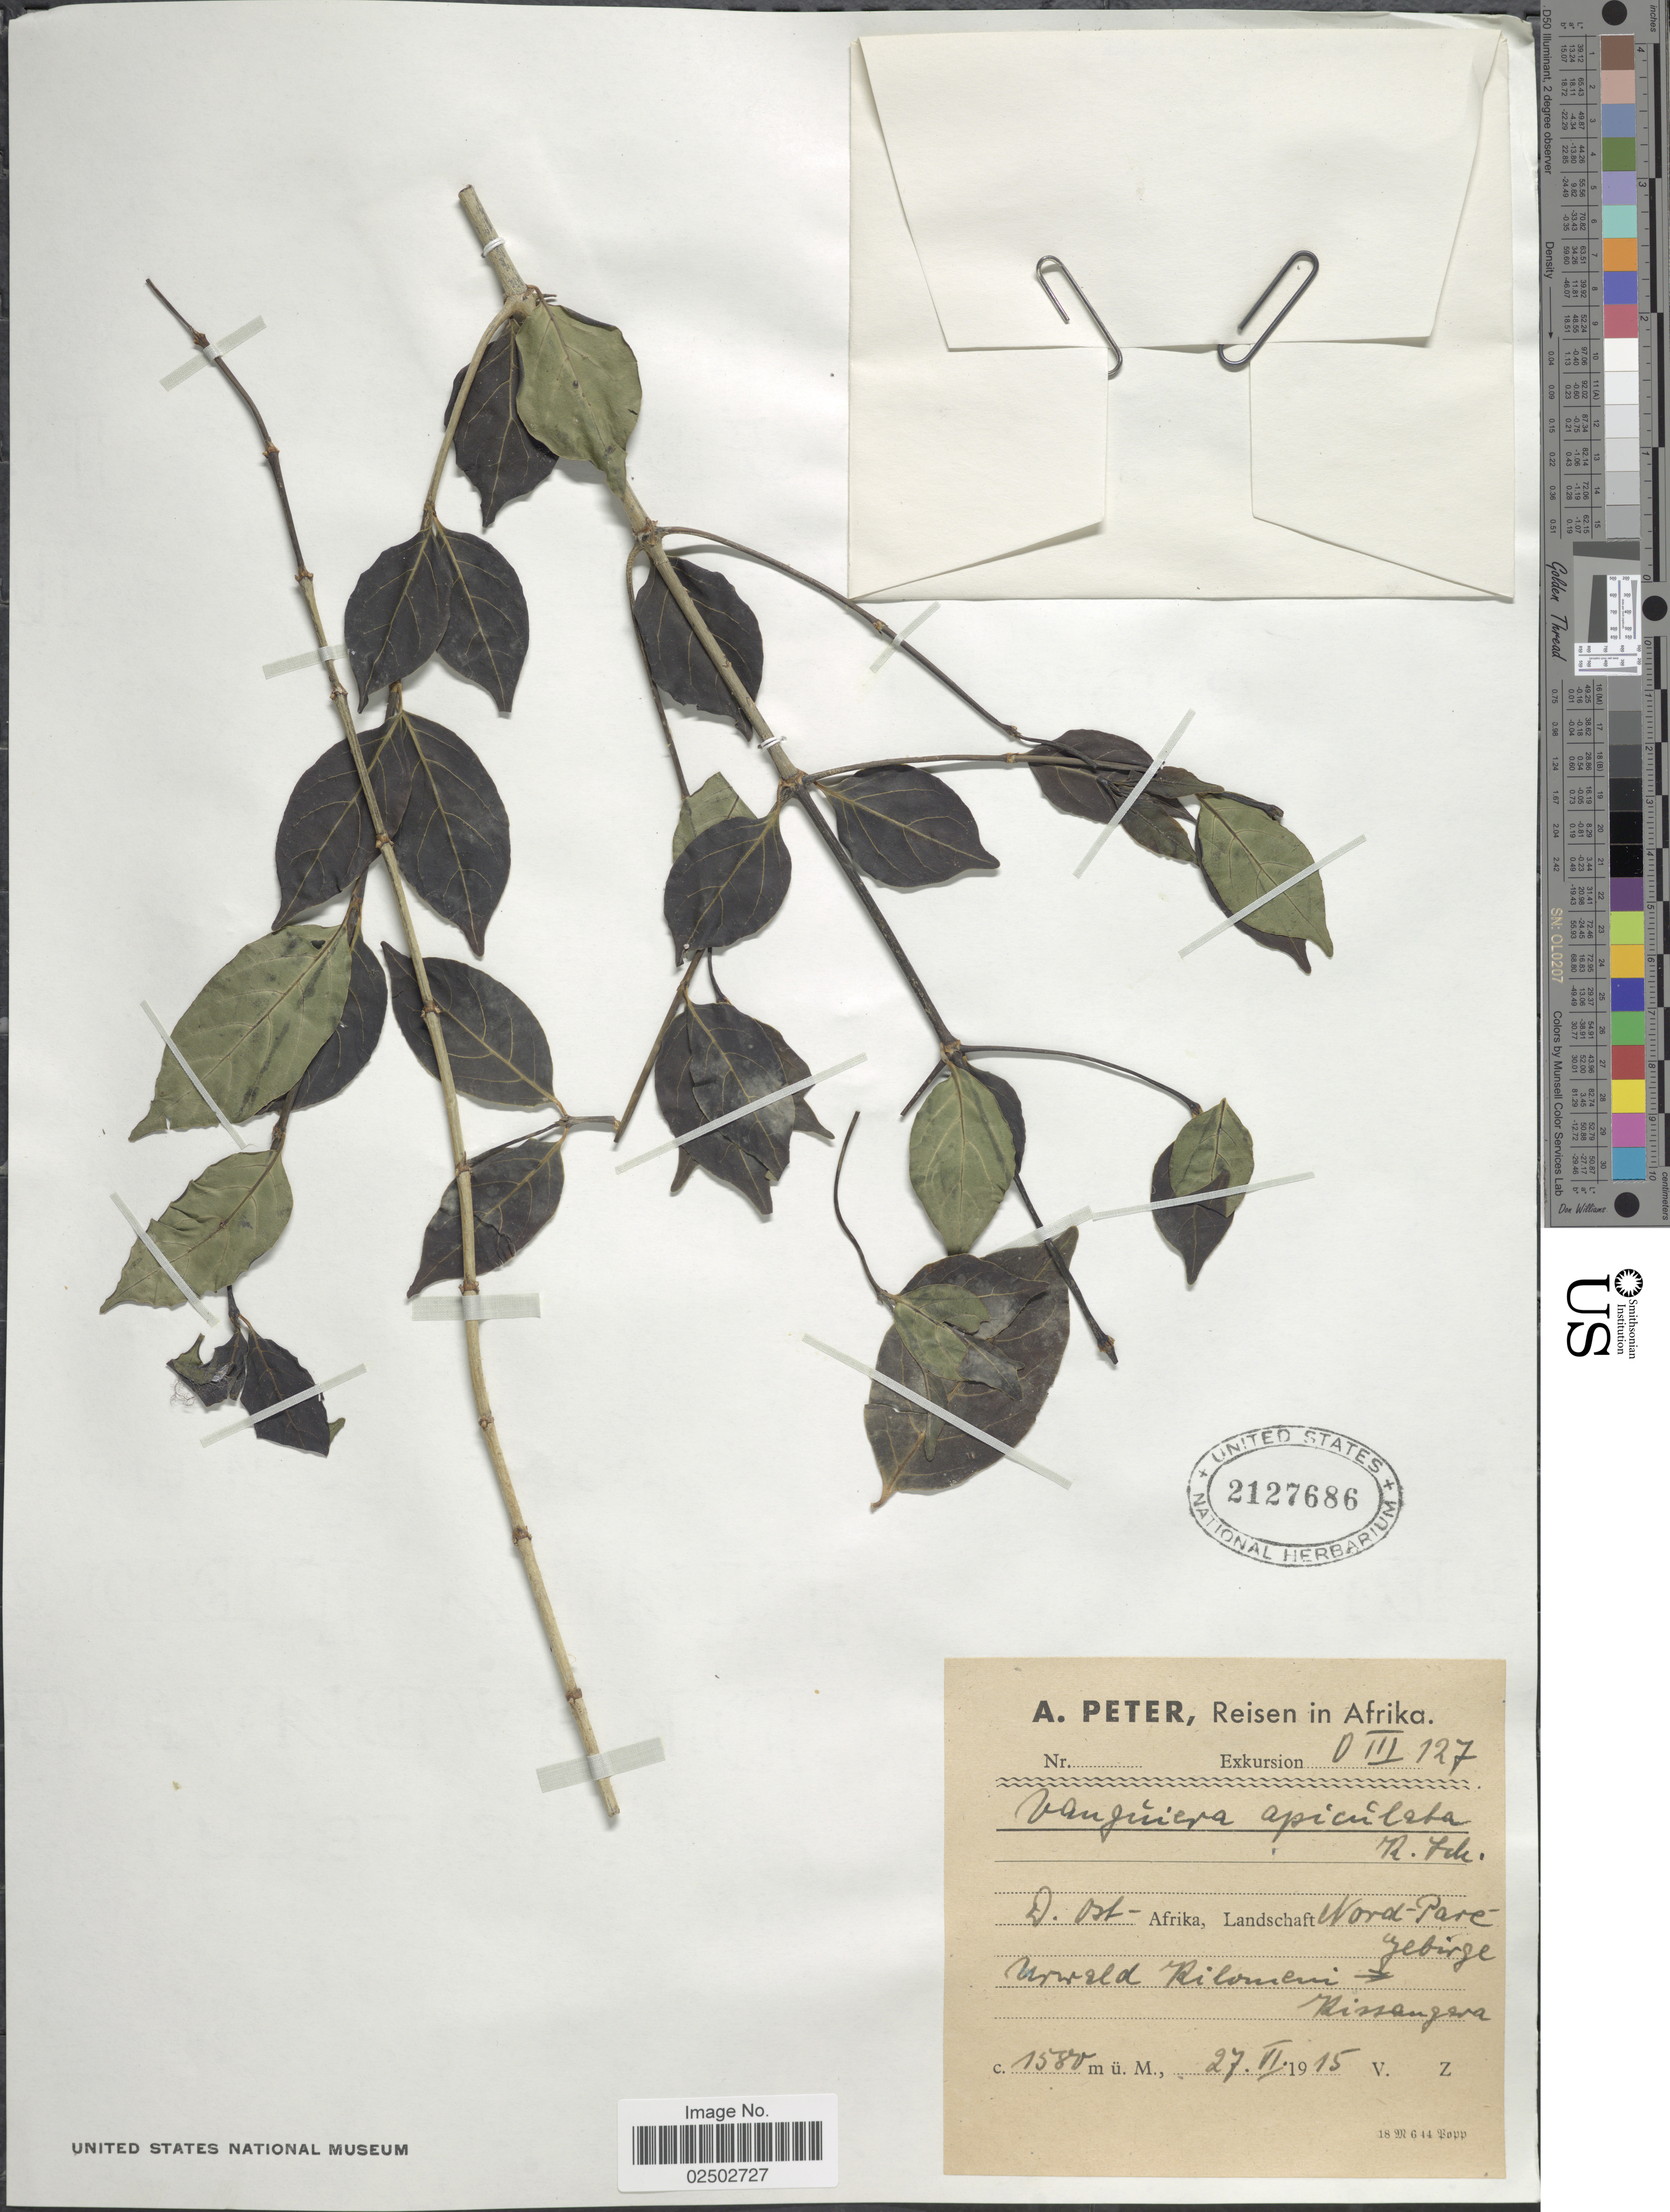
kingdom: Plantae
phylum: Tracheophyta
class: Magnoliopsida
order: Gentianales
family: Rubiaceae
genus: Vangueria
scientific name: Vangueria apiculata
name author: K. Schum.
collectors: A. Peter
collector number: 0 III 127?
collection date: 1915-06-27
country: Tanzania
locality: D. Ost-Afrika, Landschaft Nord-Pare gebirge. Urwald Kilomeni [to] Kissangara.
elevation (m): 1580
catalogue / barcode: US 2127686